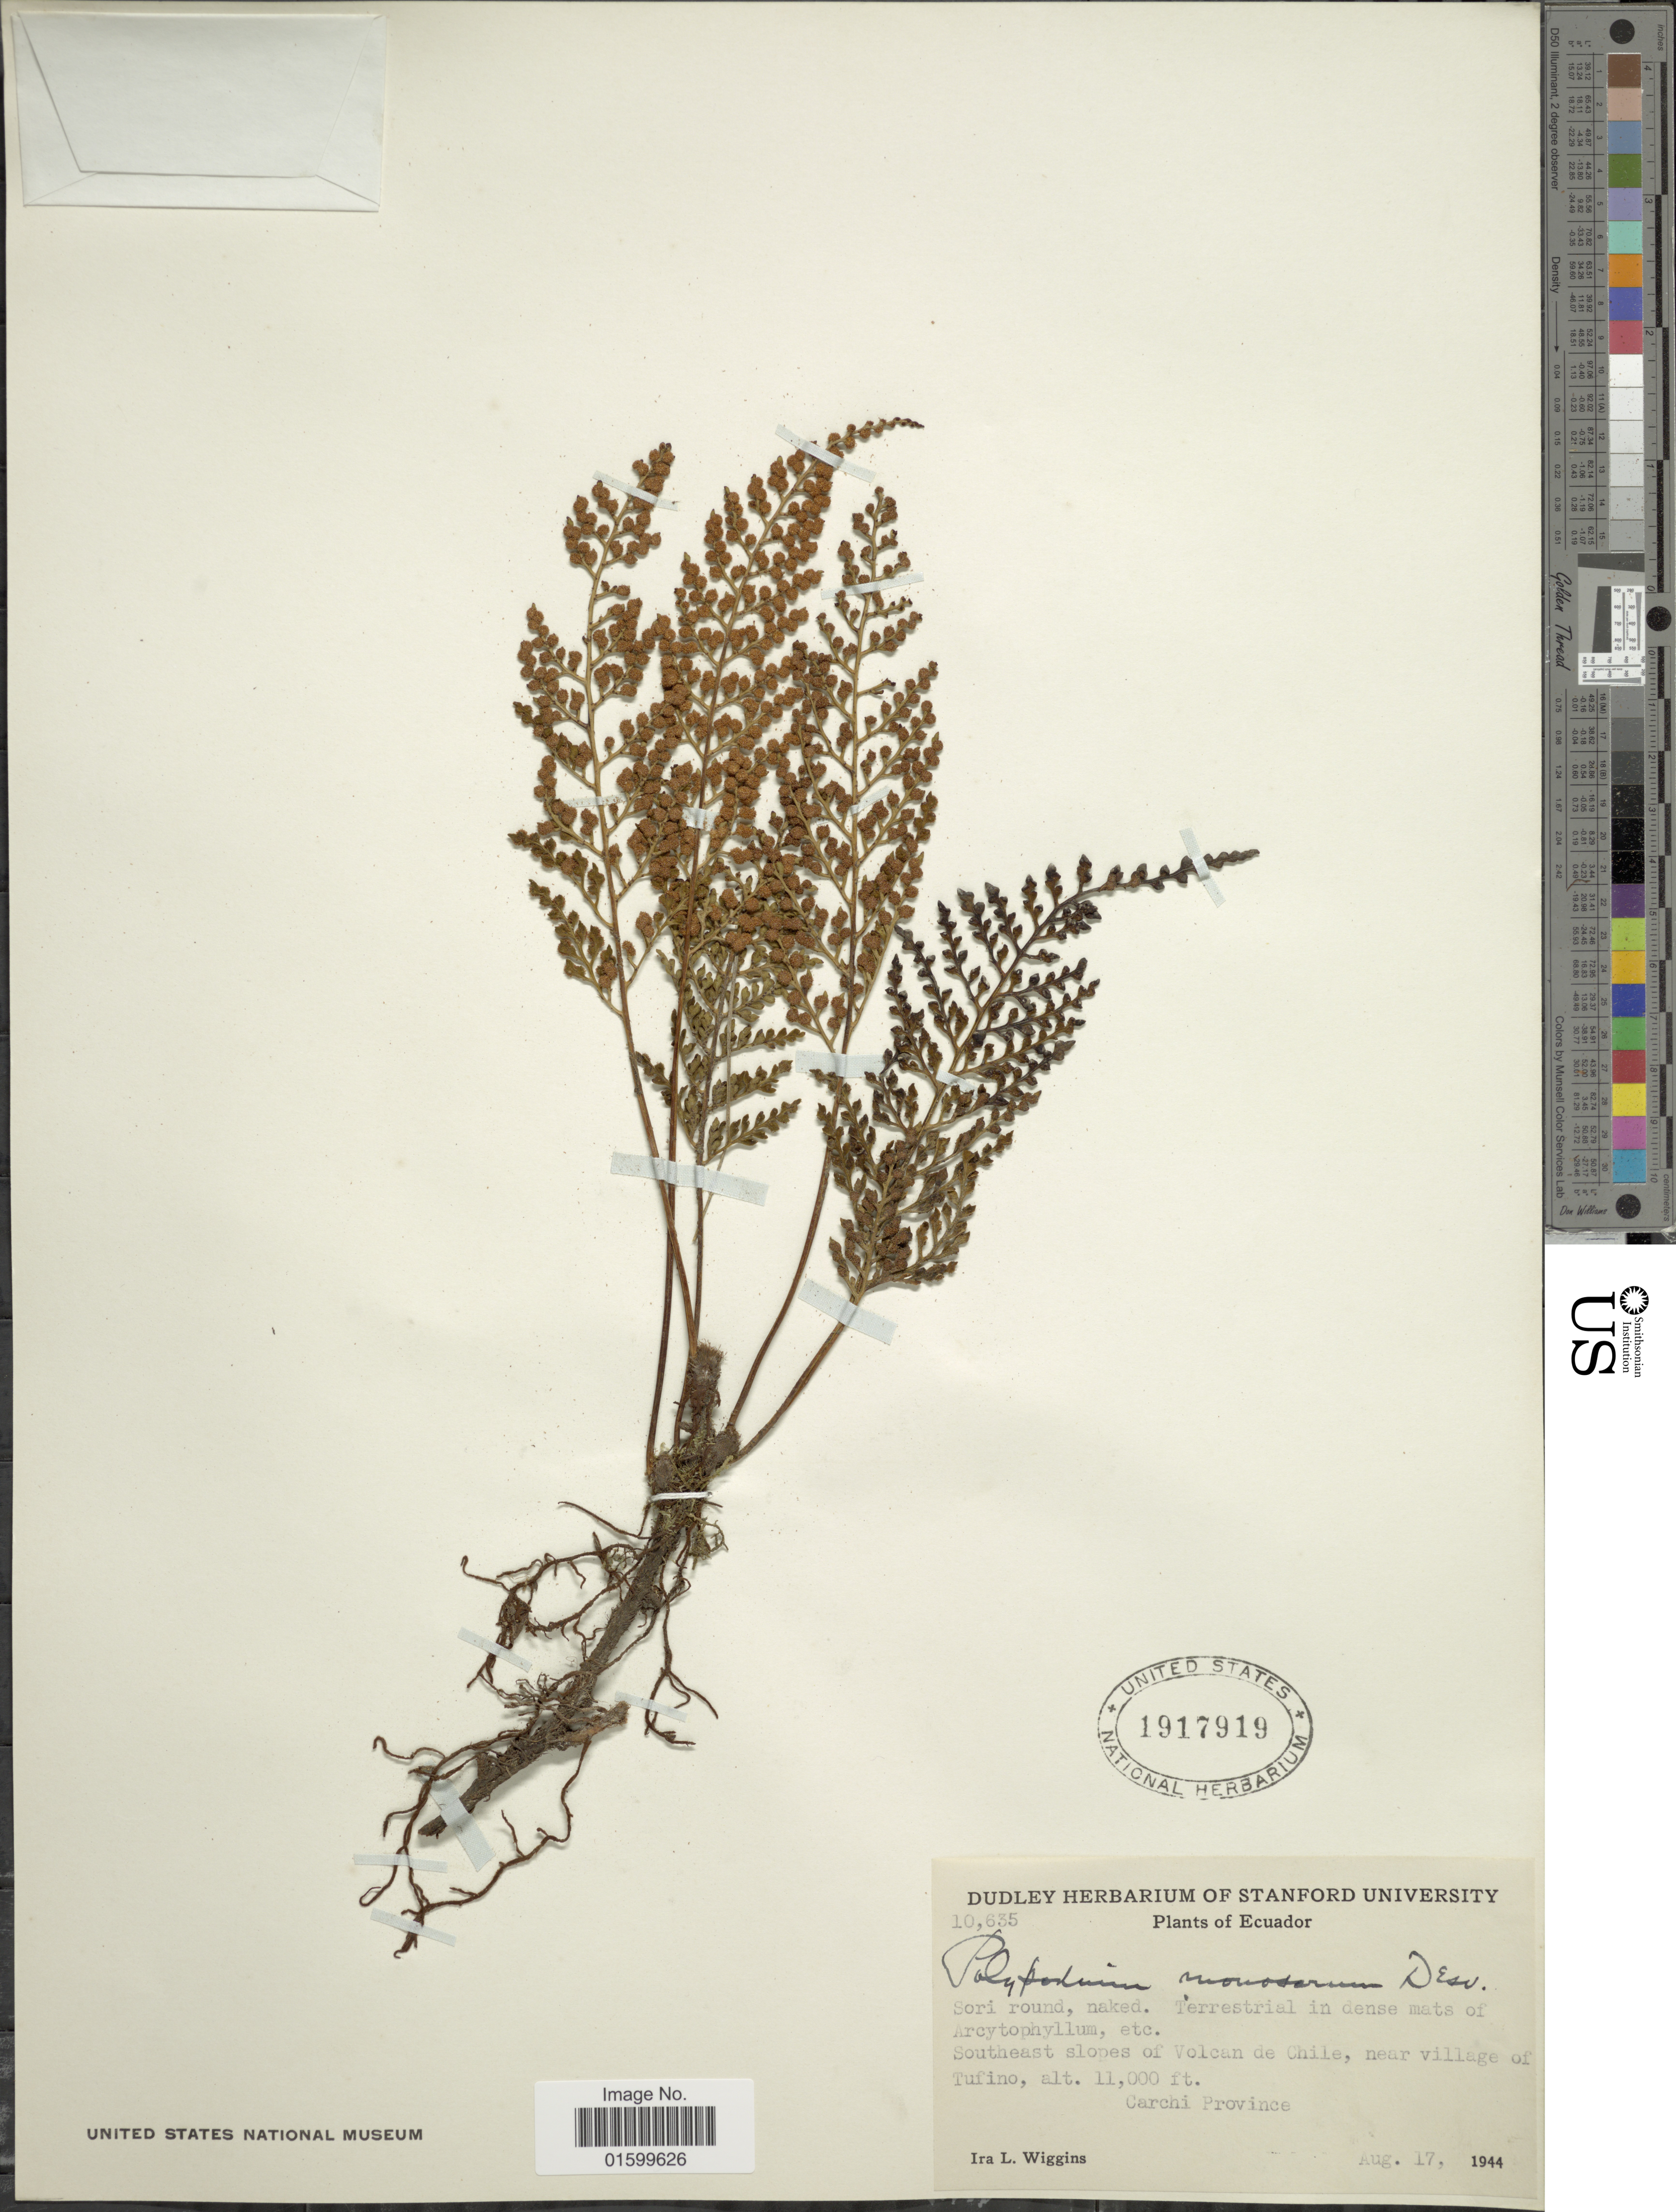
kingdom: Plantae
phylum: Tracheophyta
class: Polypodiopsida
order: Polypodiales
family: Polypodiaceae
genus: Pleopeltis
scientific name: Pleopeltis monosora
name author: (Desv.) A.R. Sm.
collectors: I. L. Wiggins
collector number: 10635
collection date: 1944-08-17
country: Ecuador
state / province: Carchi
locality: Southeast slopes of Volcan de Chile, near village of Tufino, Carchi Province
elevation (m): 3353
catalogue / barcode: US 1917919